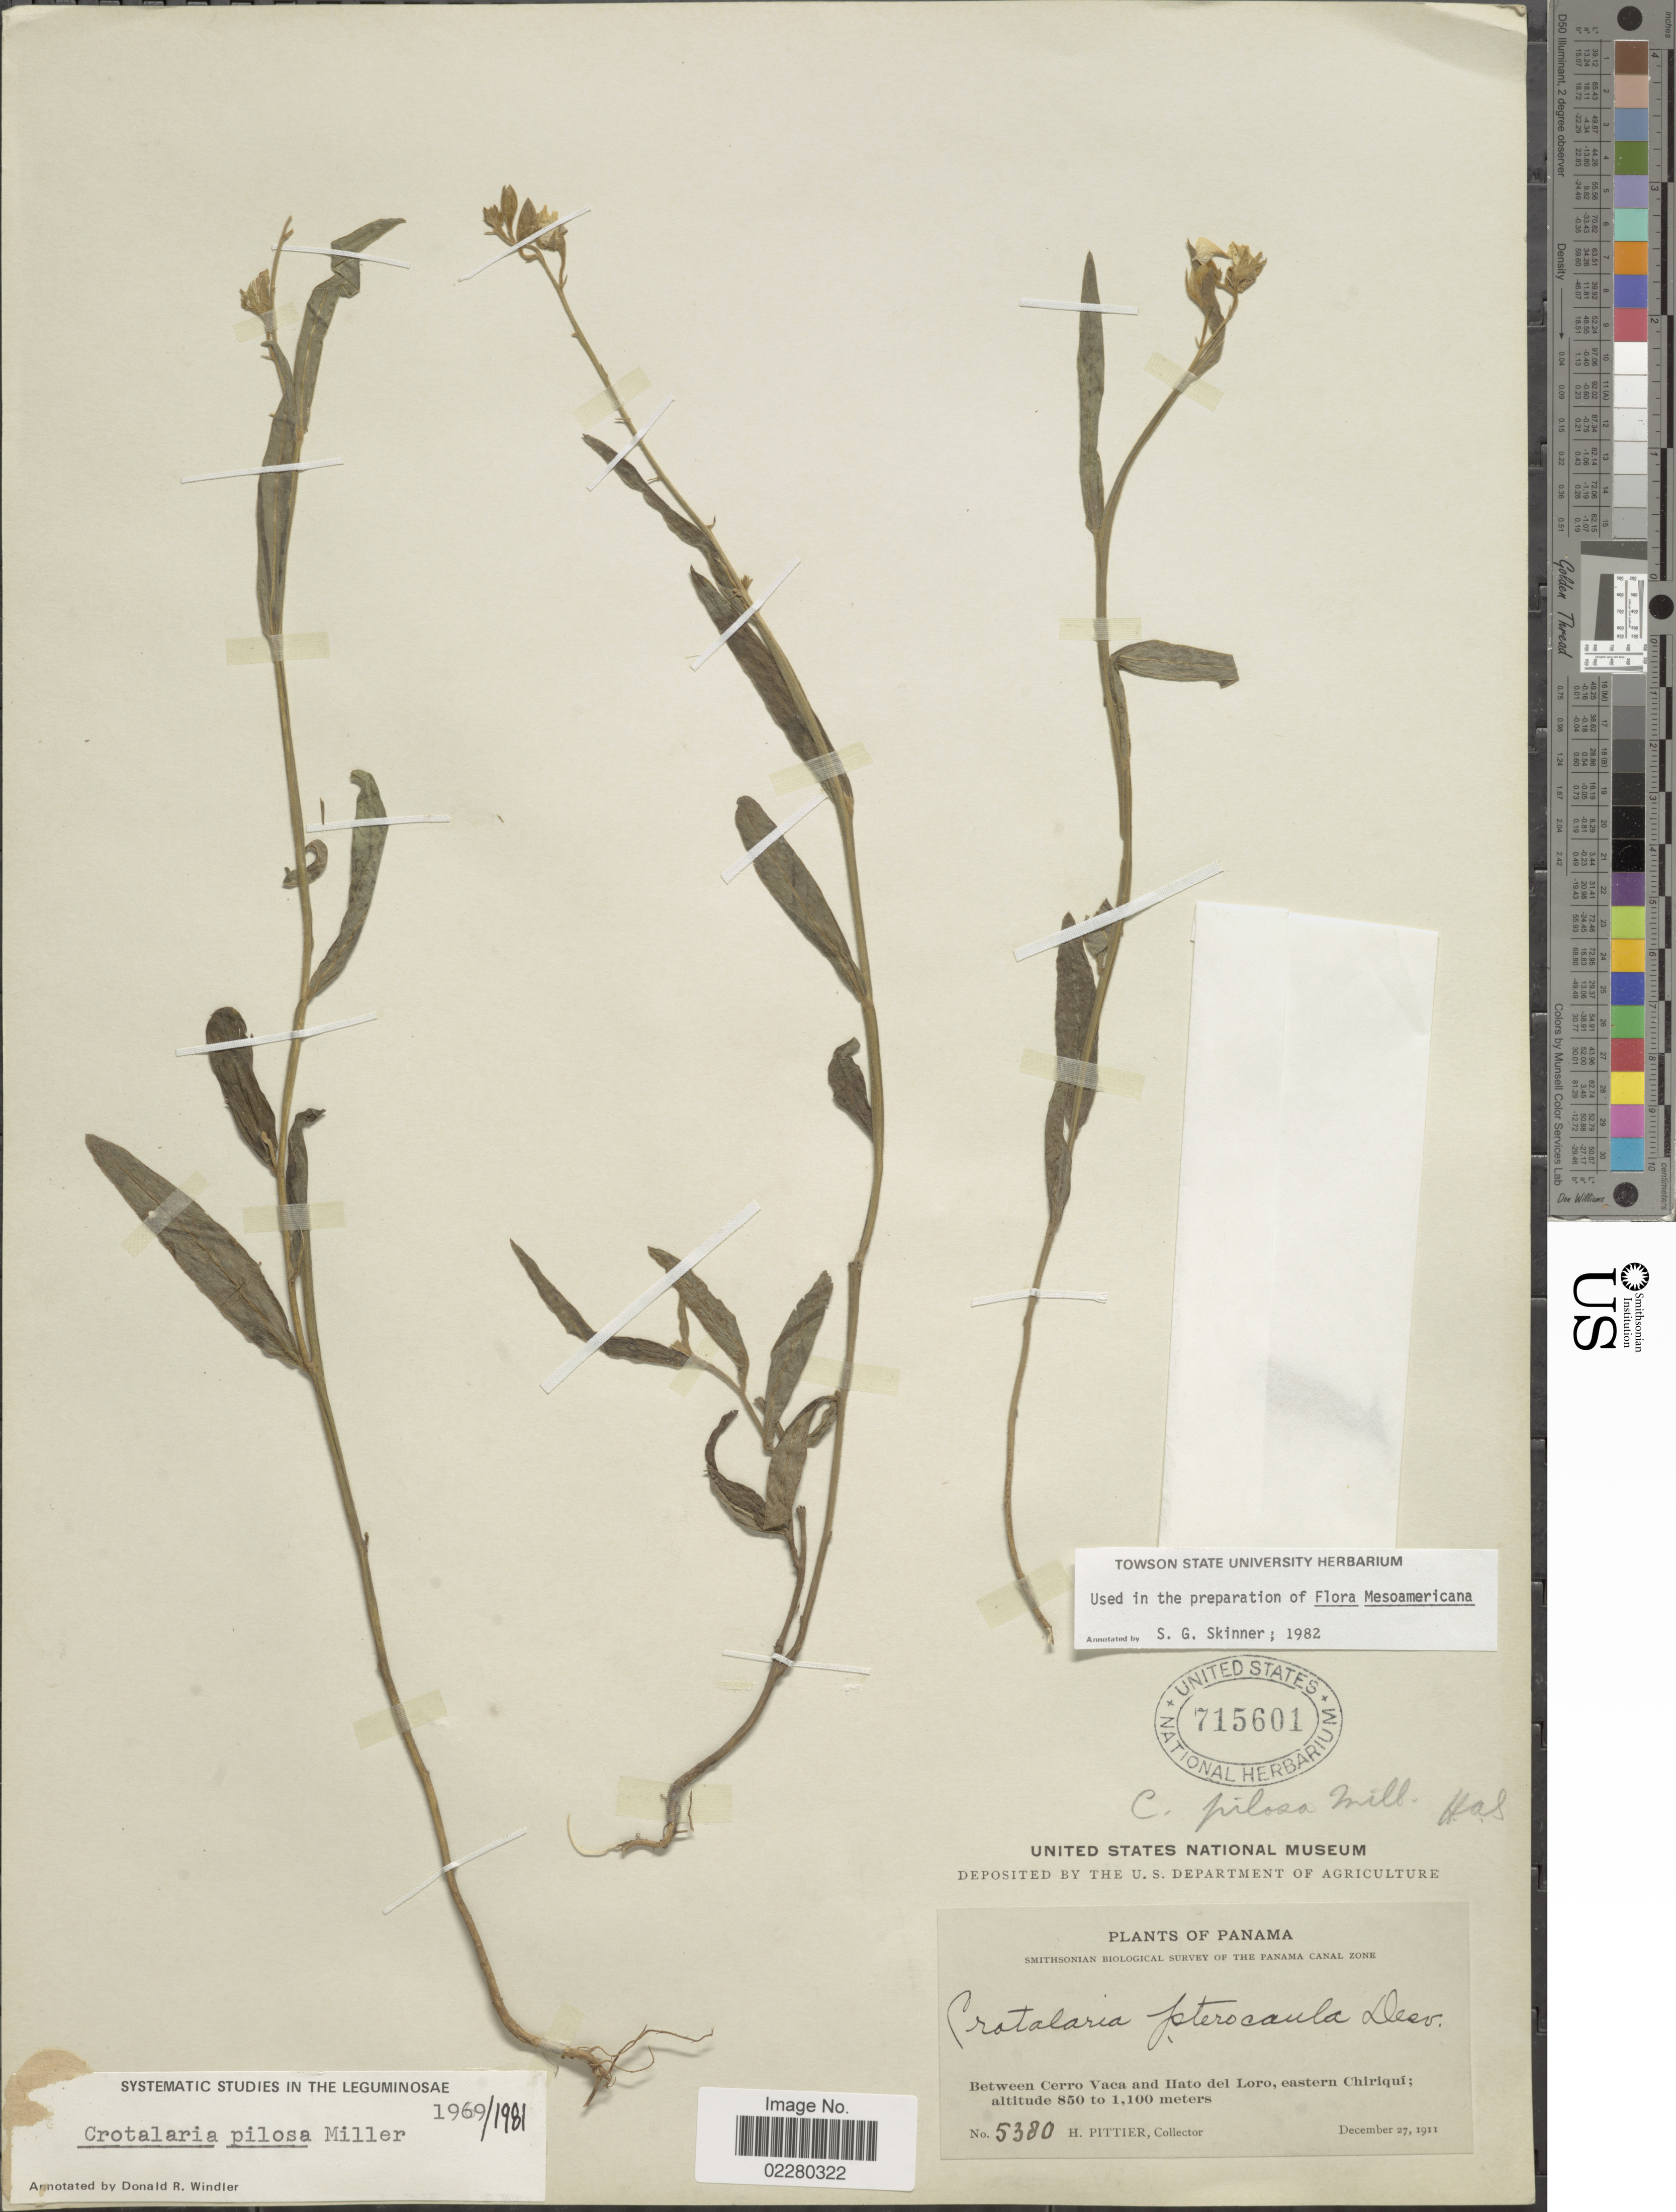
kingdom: Plantae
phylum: Tracheophyta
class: Magnoliopsida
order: Fabales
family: Fabaceae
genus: Crotalaria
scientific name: Crotalaria pilosa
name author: Mill.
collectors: H. F. Pittier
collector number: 5380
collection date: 1911-12-27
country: Panama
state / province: Chiriqui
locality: Between Cerro Vaca and Hato del Loro, eastern Chiriquí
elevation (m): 850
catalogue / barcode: US 715601